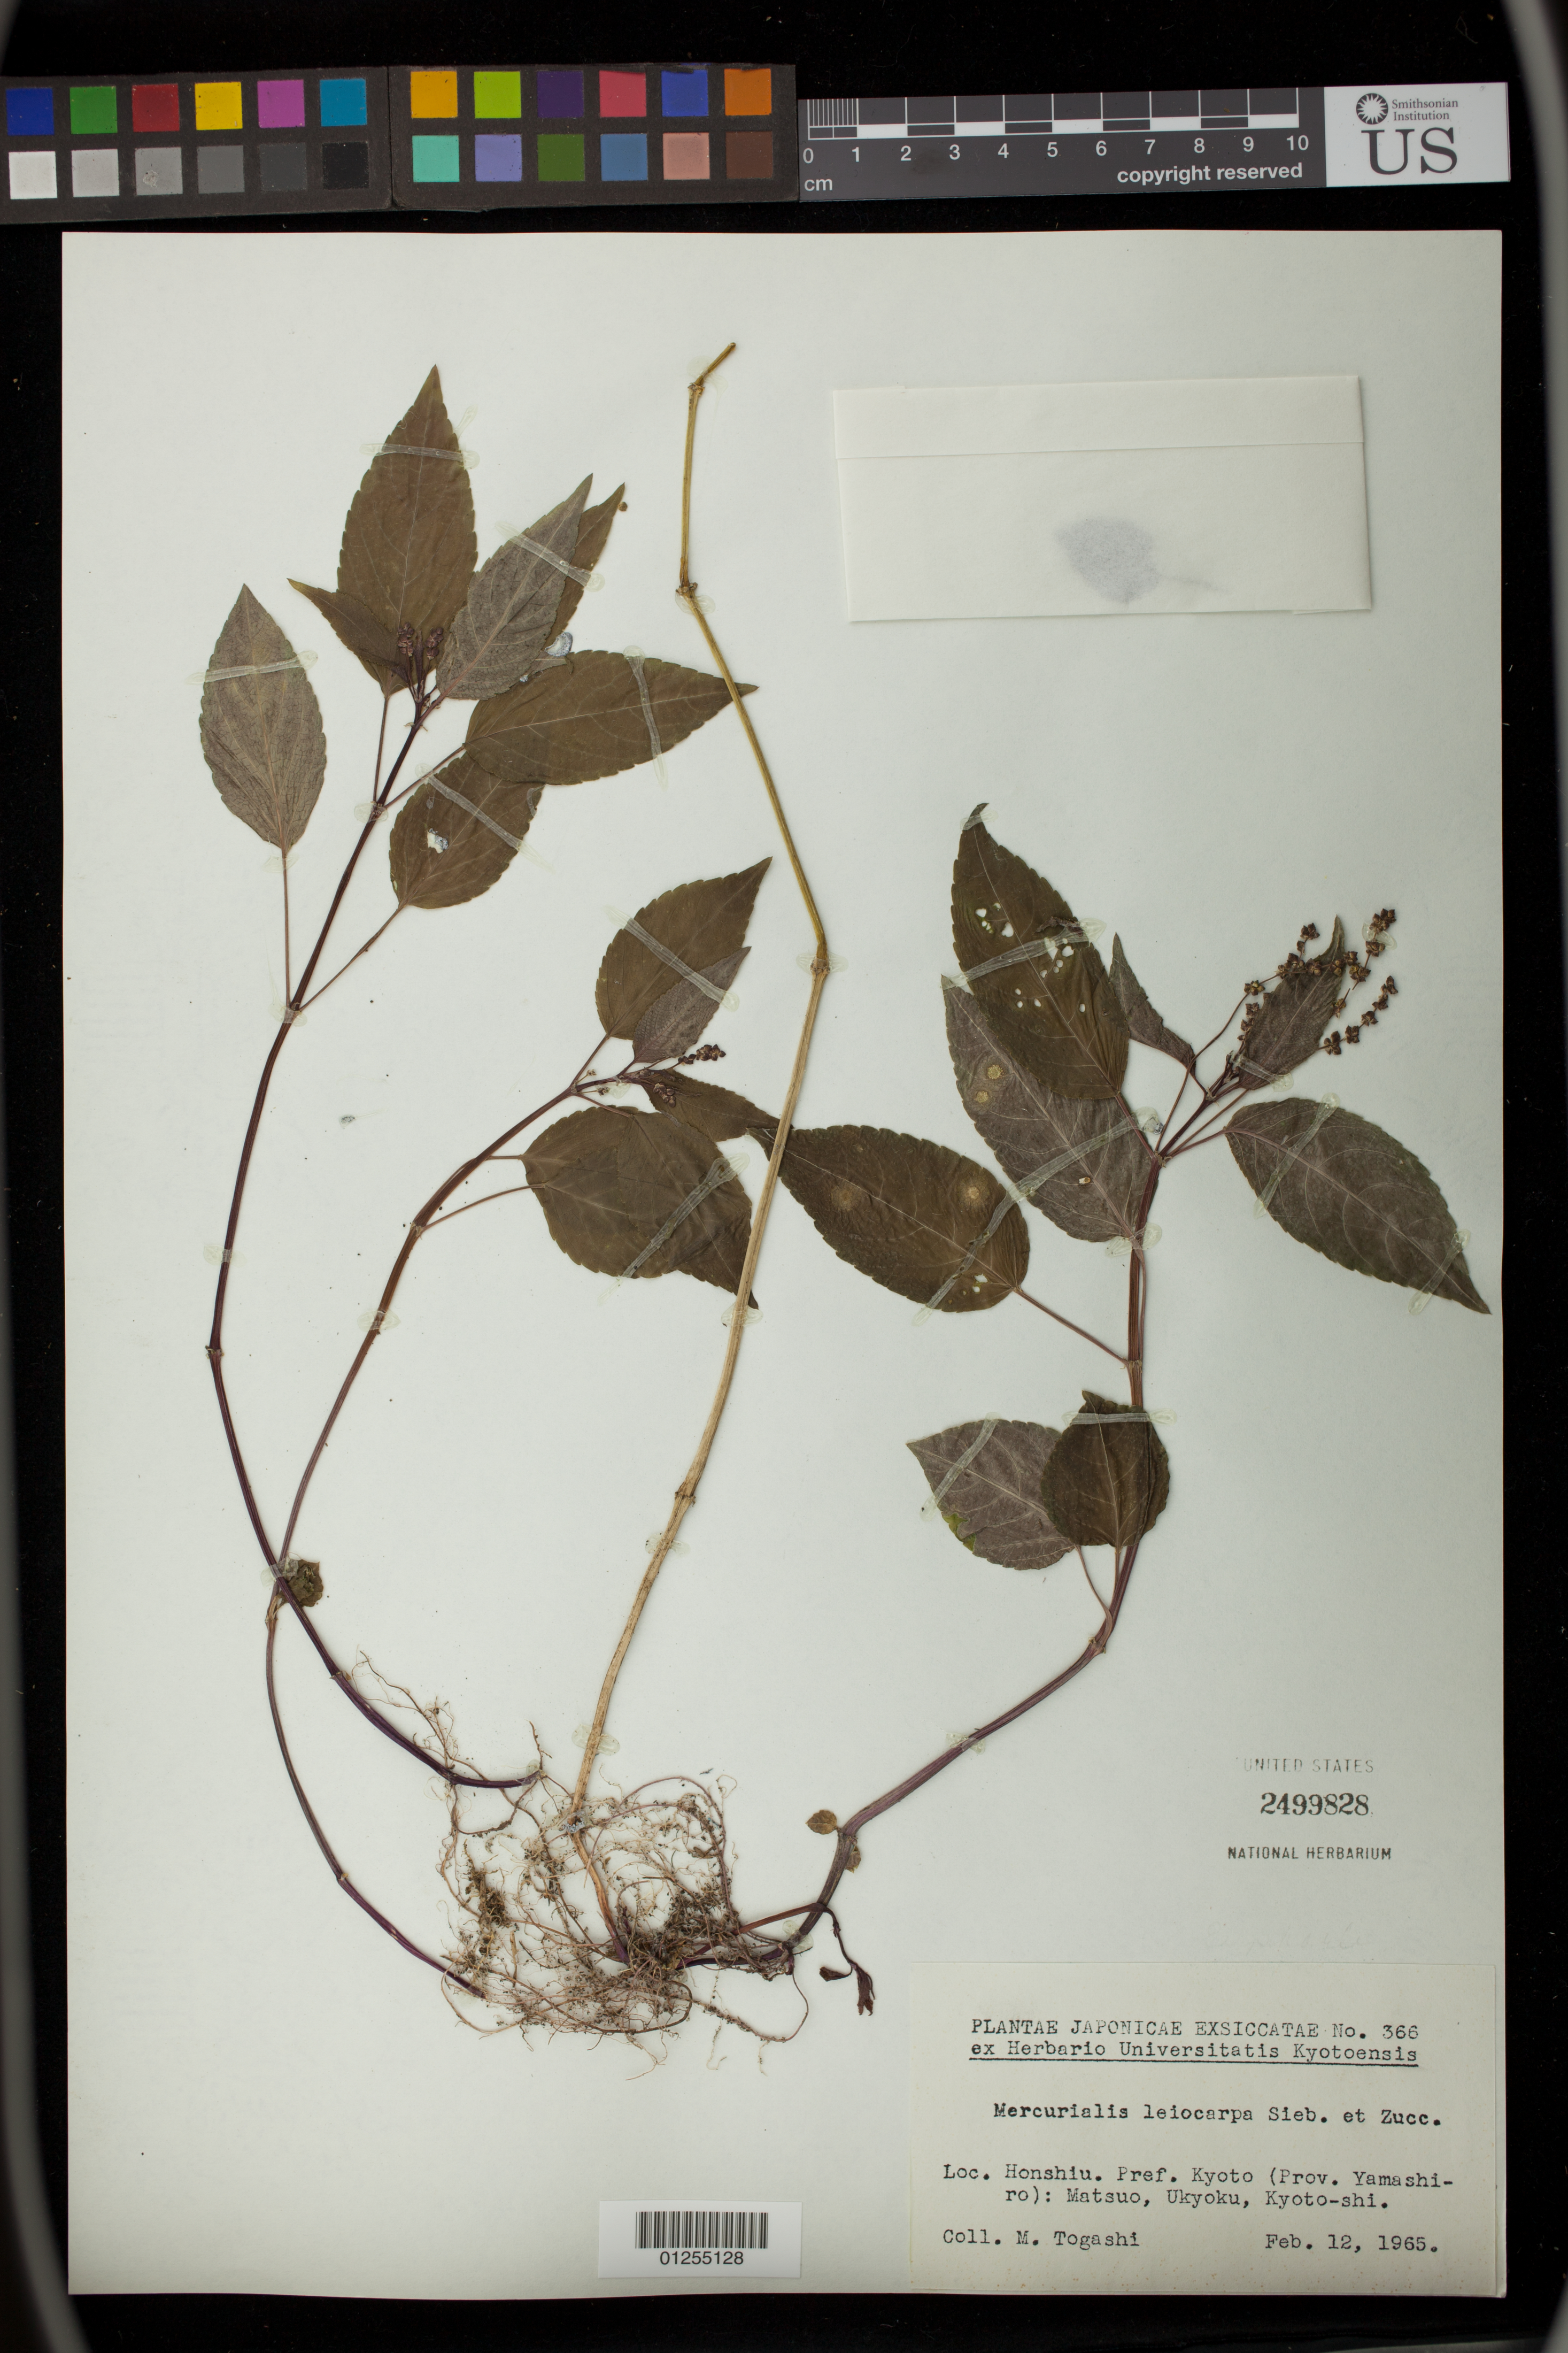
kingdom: Plantae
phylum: Tracheophyta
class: Magnoliopsida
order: Malpighiales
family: Euphorbiaceae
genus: Mercurialis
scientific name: Mercurialis leiocarpa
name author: Siebold & Zucc.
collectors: M. Togashi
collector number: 366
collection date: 1965-02-12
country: Japan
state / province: Nagano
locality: Honshiu. Matsuo, Ukyoku, Kyoto-shi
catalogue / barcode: US 2499828